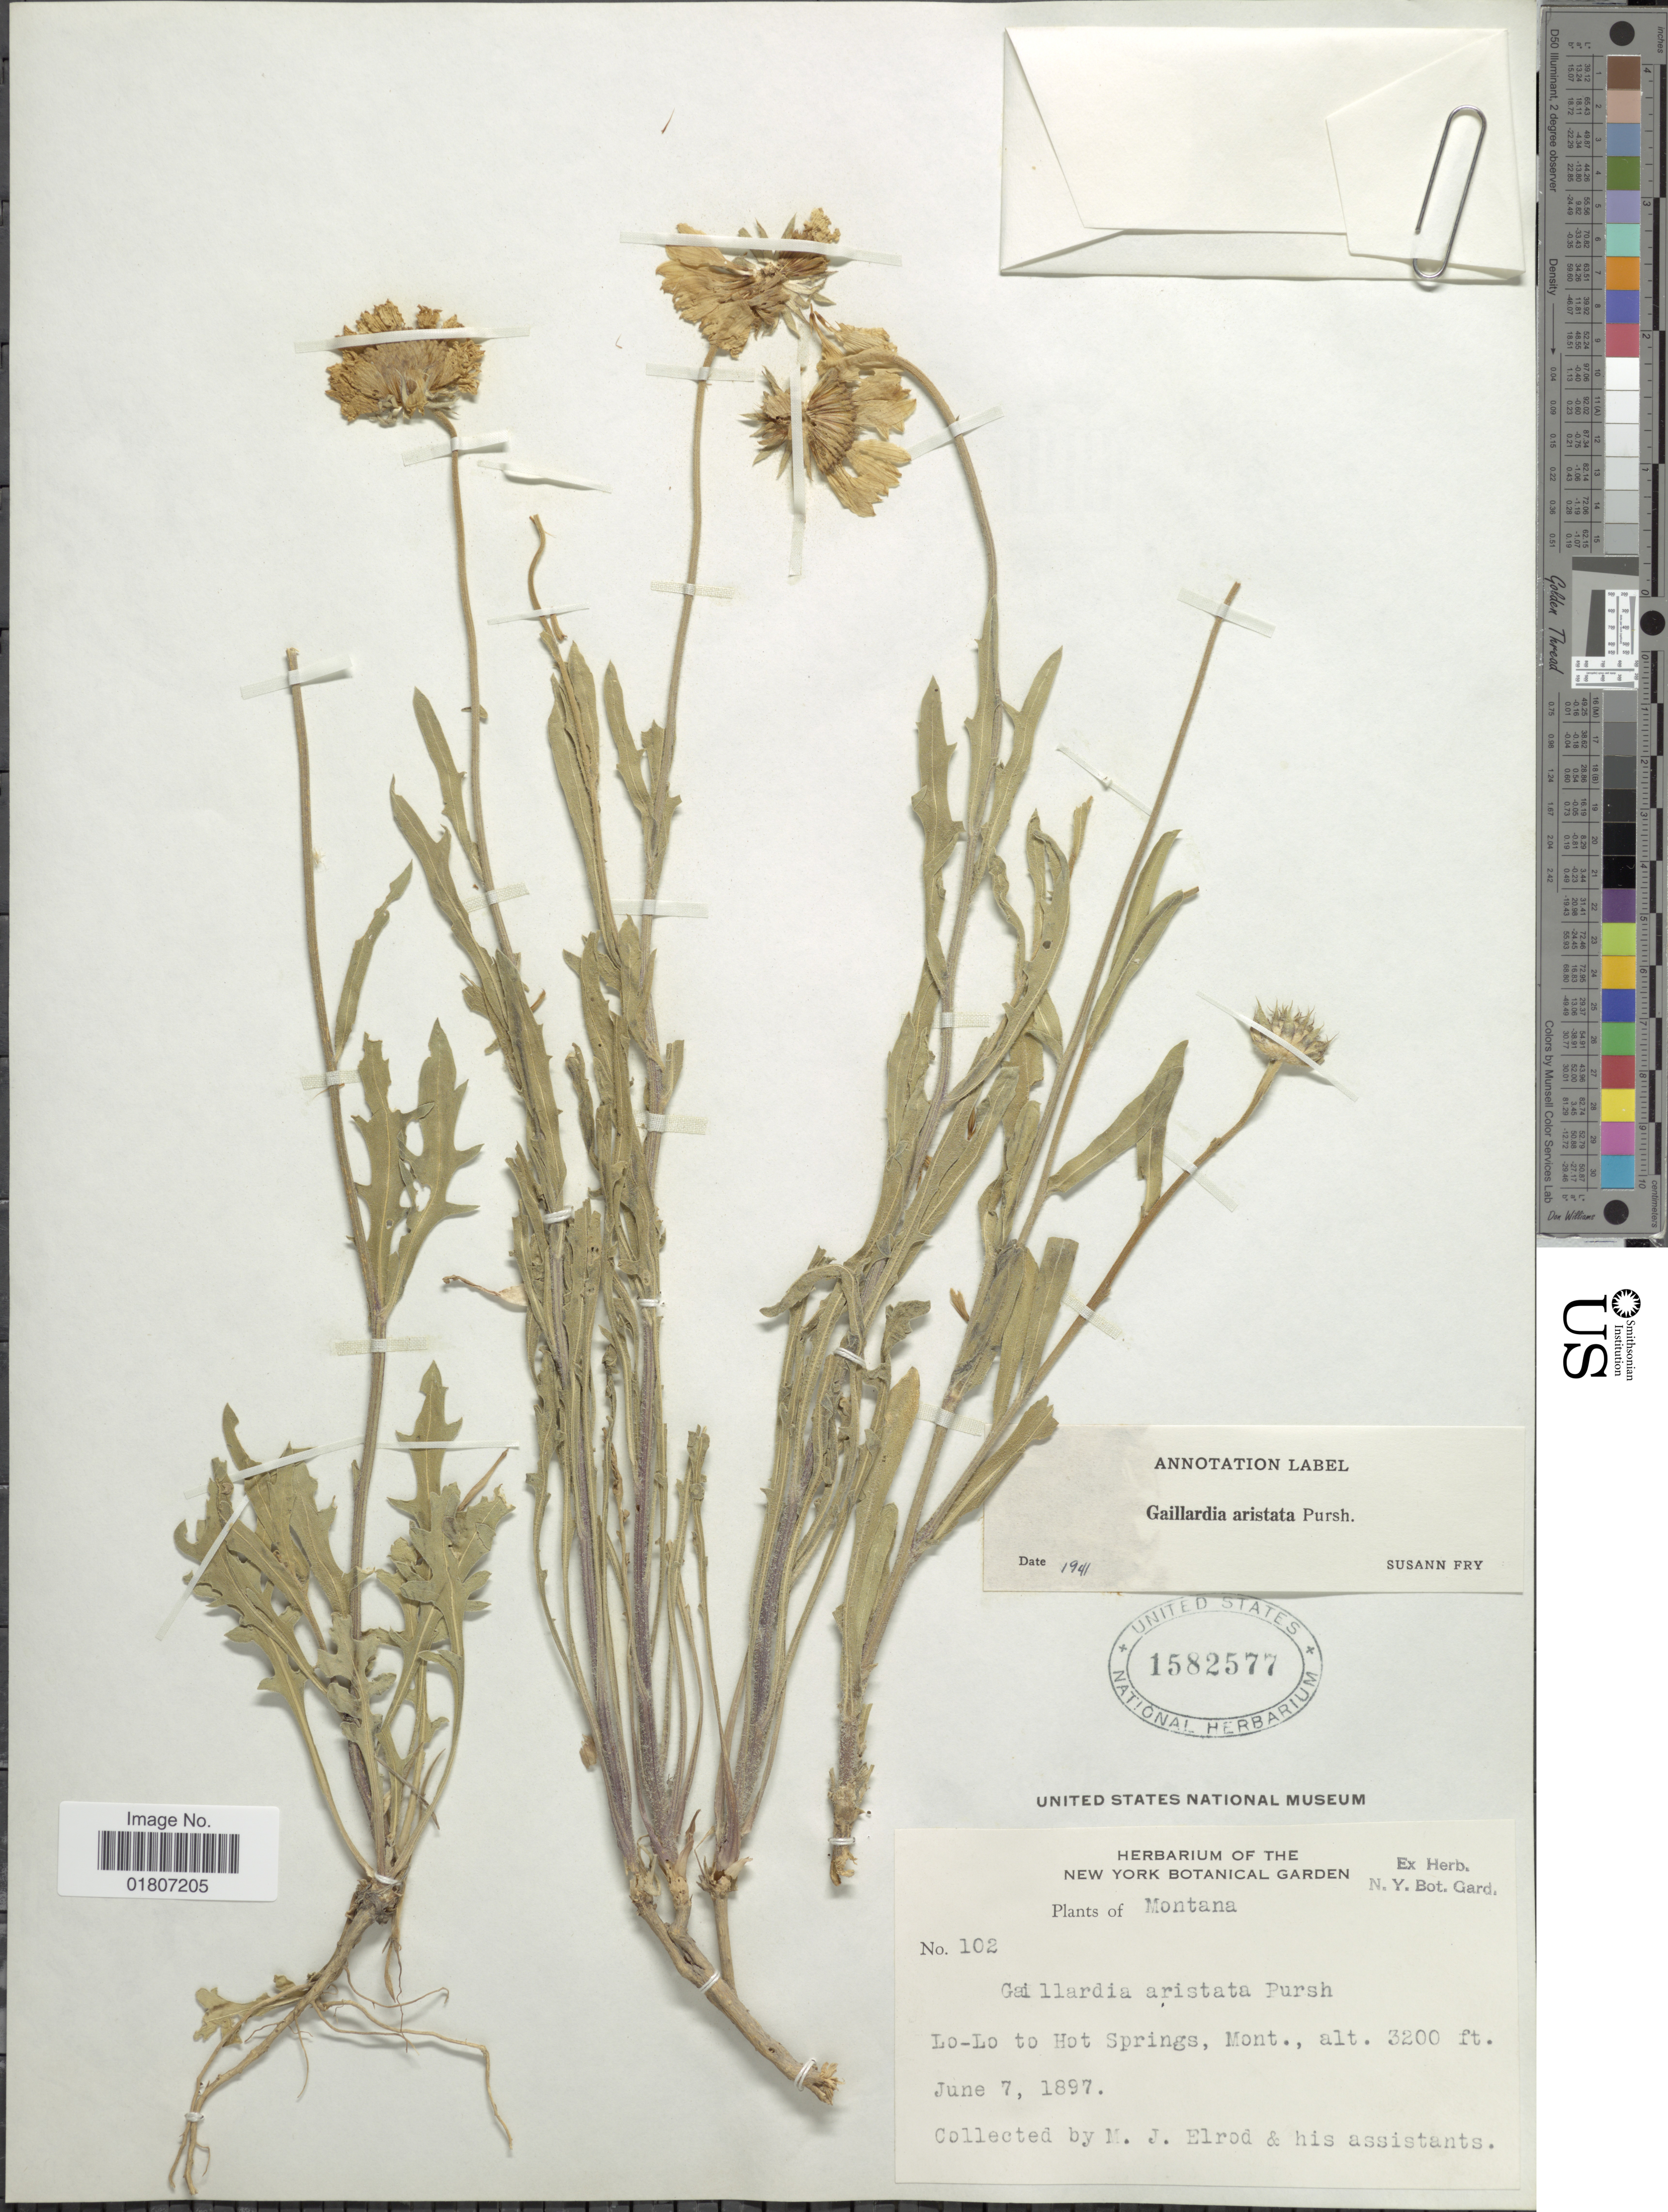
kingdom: Plantae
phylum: Tracheophyta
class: Magnoliopsida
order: Asterales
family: Asteraceae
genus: Gaillardia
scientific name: Gaillardia aristata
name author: Pursh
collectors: J. Elrod & et al.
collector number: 102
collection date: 1897-06-07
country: United States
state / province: Montana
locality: Lo-Lo to Hot Springs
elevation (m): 975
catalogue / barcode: US 1582577